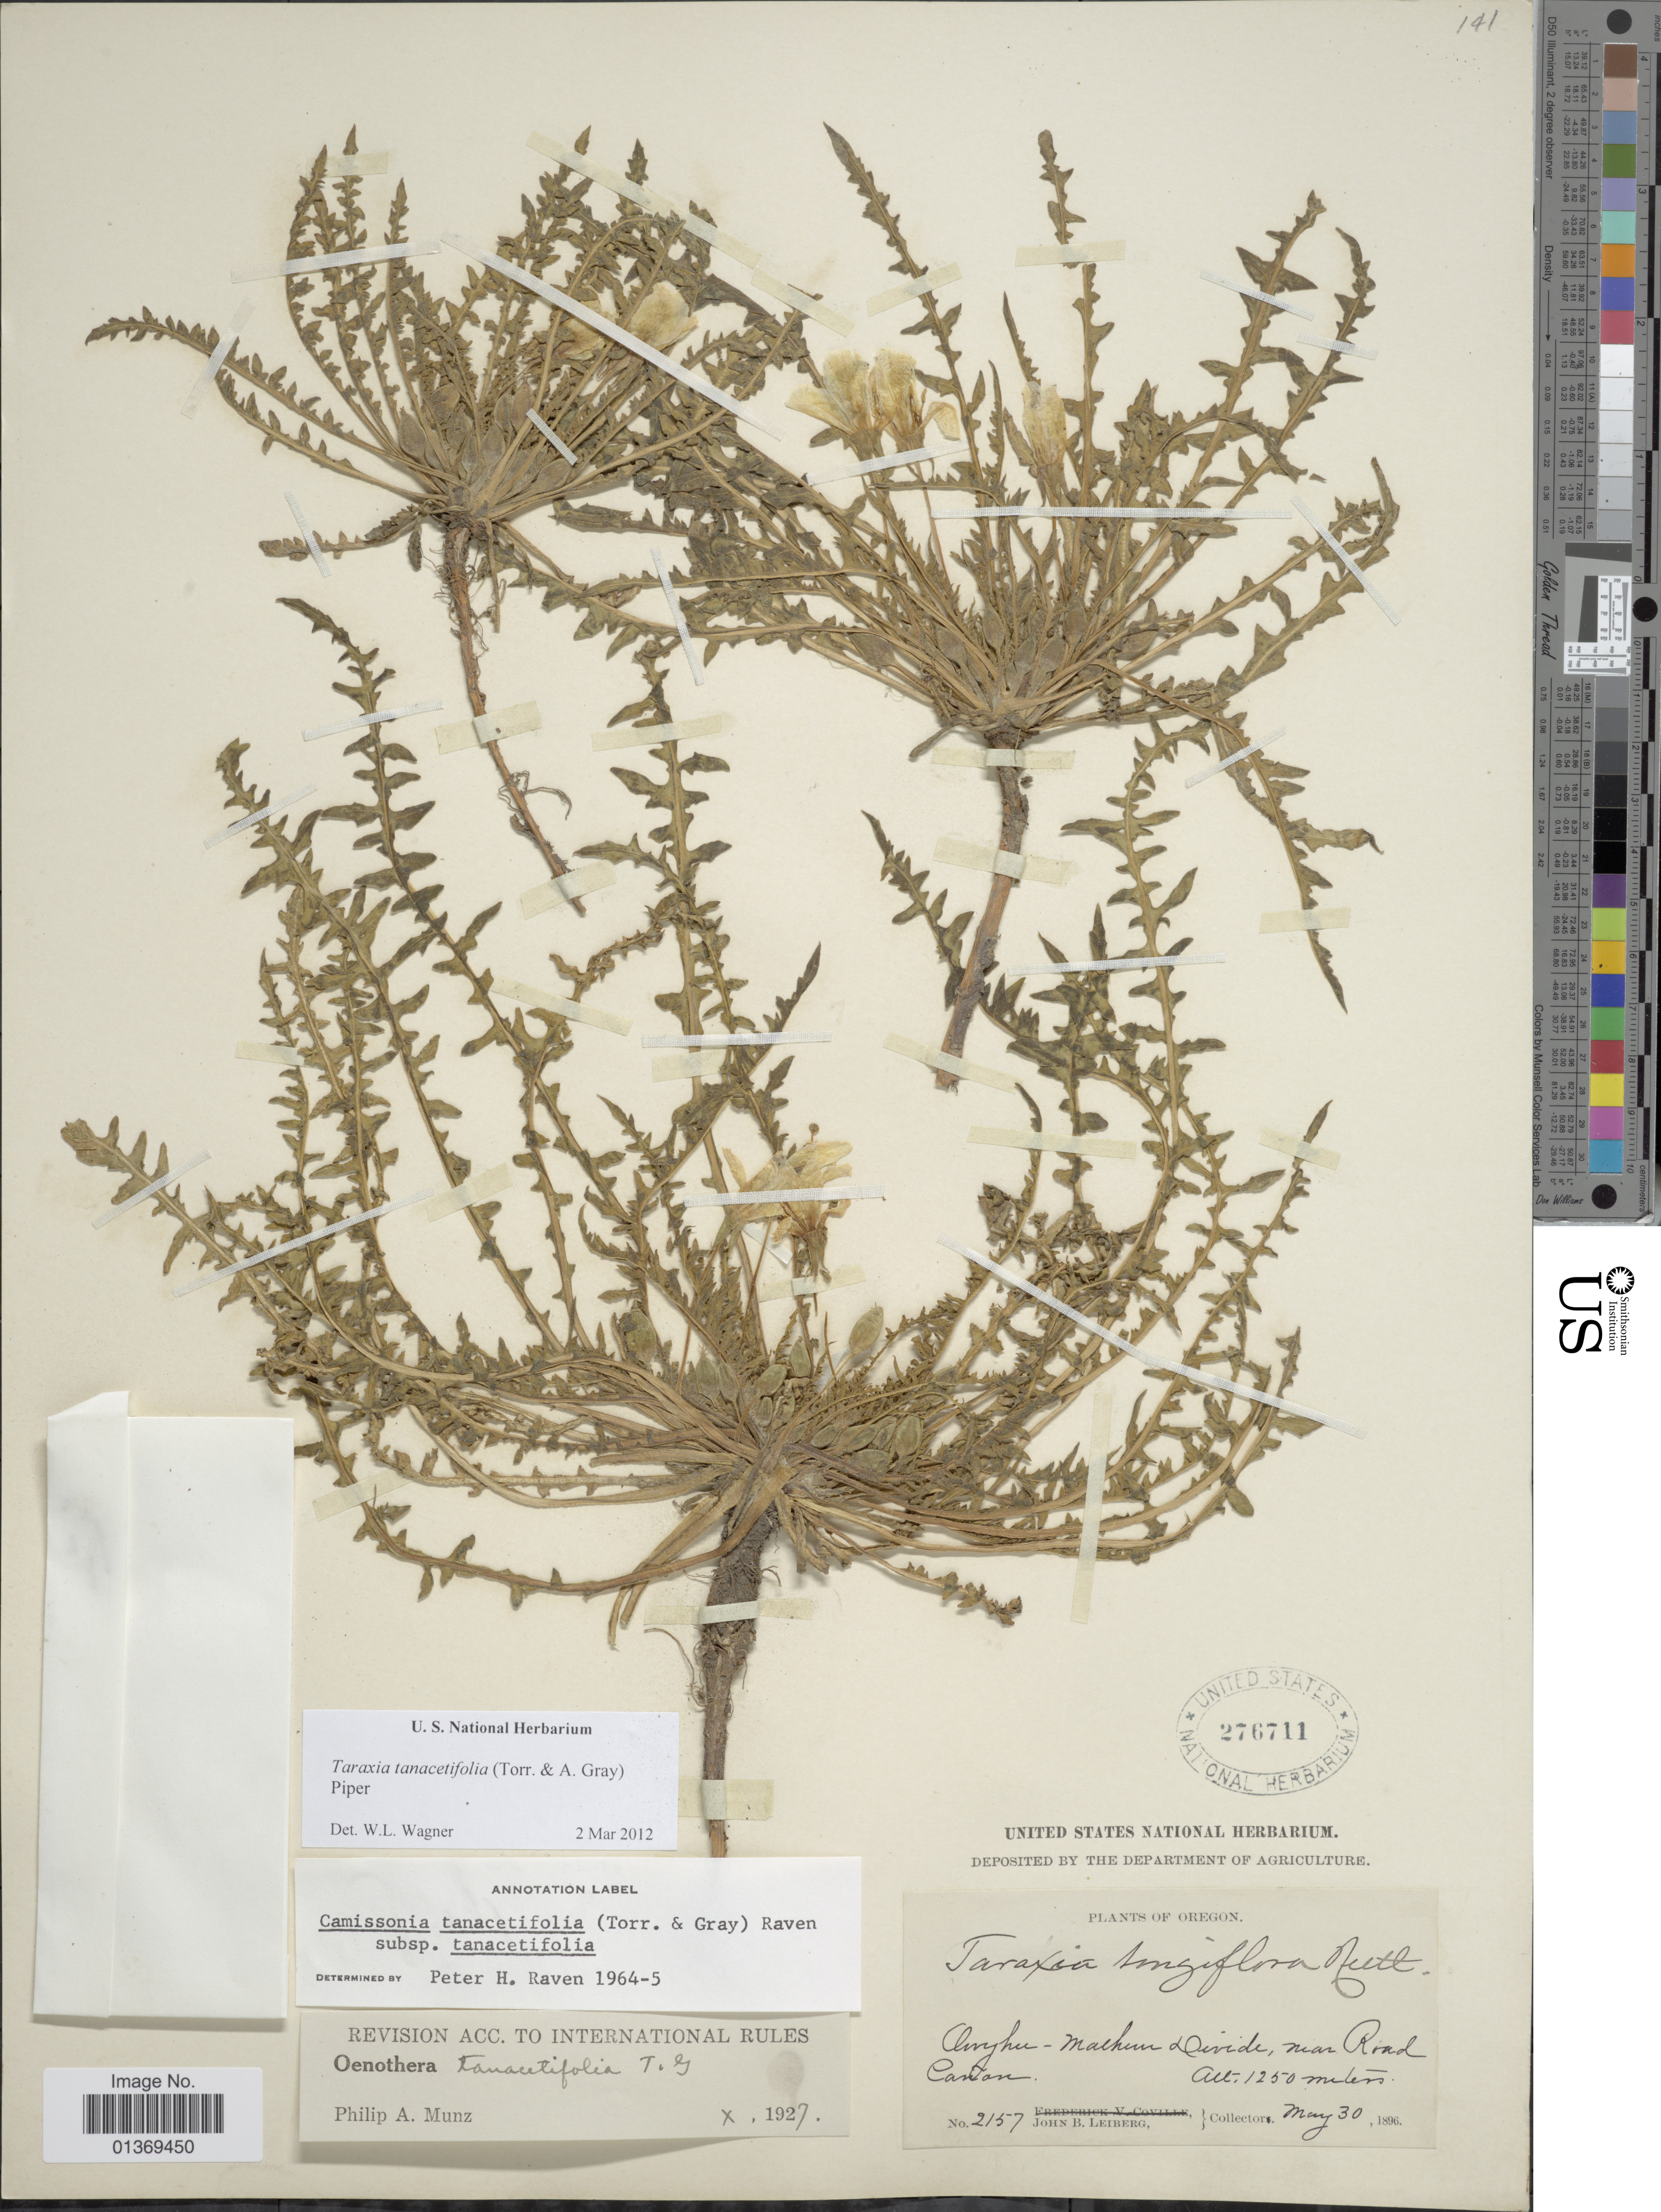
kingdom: Plantae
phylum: Tracheophyta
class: Magnoliopsida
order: Myrtales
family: Onagraceae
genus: Taraxia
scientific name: Taraxia tanacetifolia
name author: (Torr. & A. Gray) Piper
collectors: J. B. Leiberg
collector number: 2157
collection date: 1896-05-30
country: United States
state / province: Oregon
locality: Owyhee - Malheur Divide, near Road Cañon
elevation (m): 1250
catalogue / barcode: US 276711